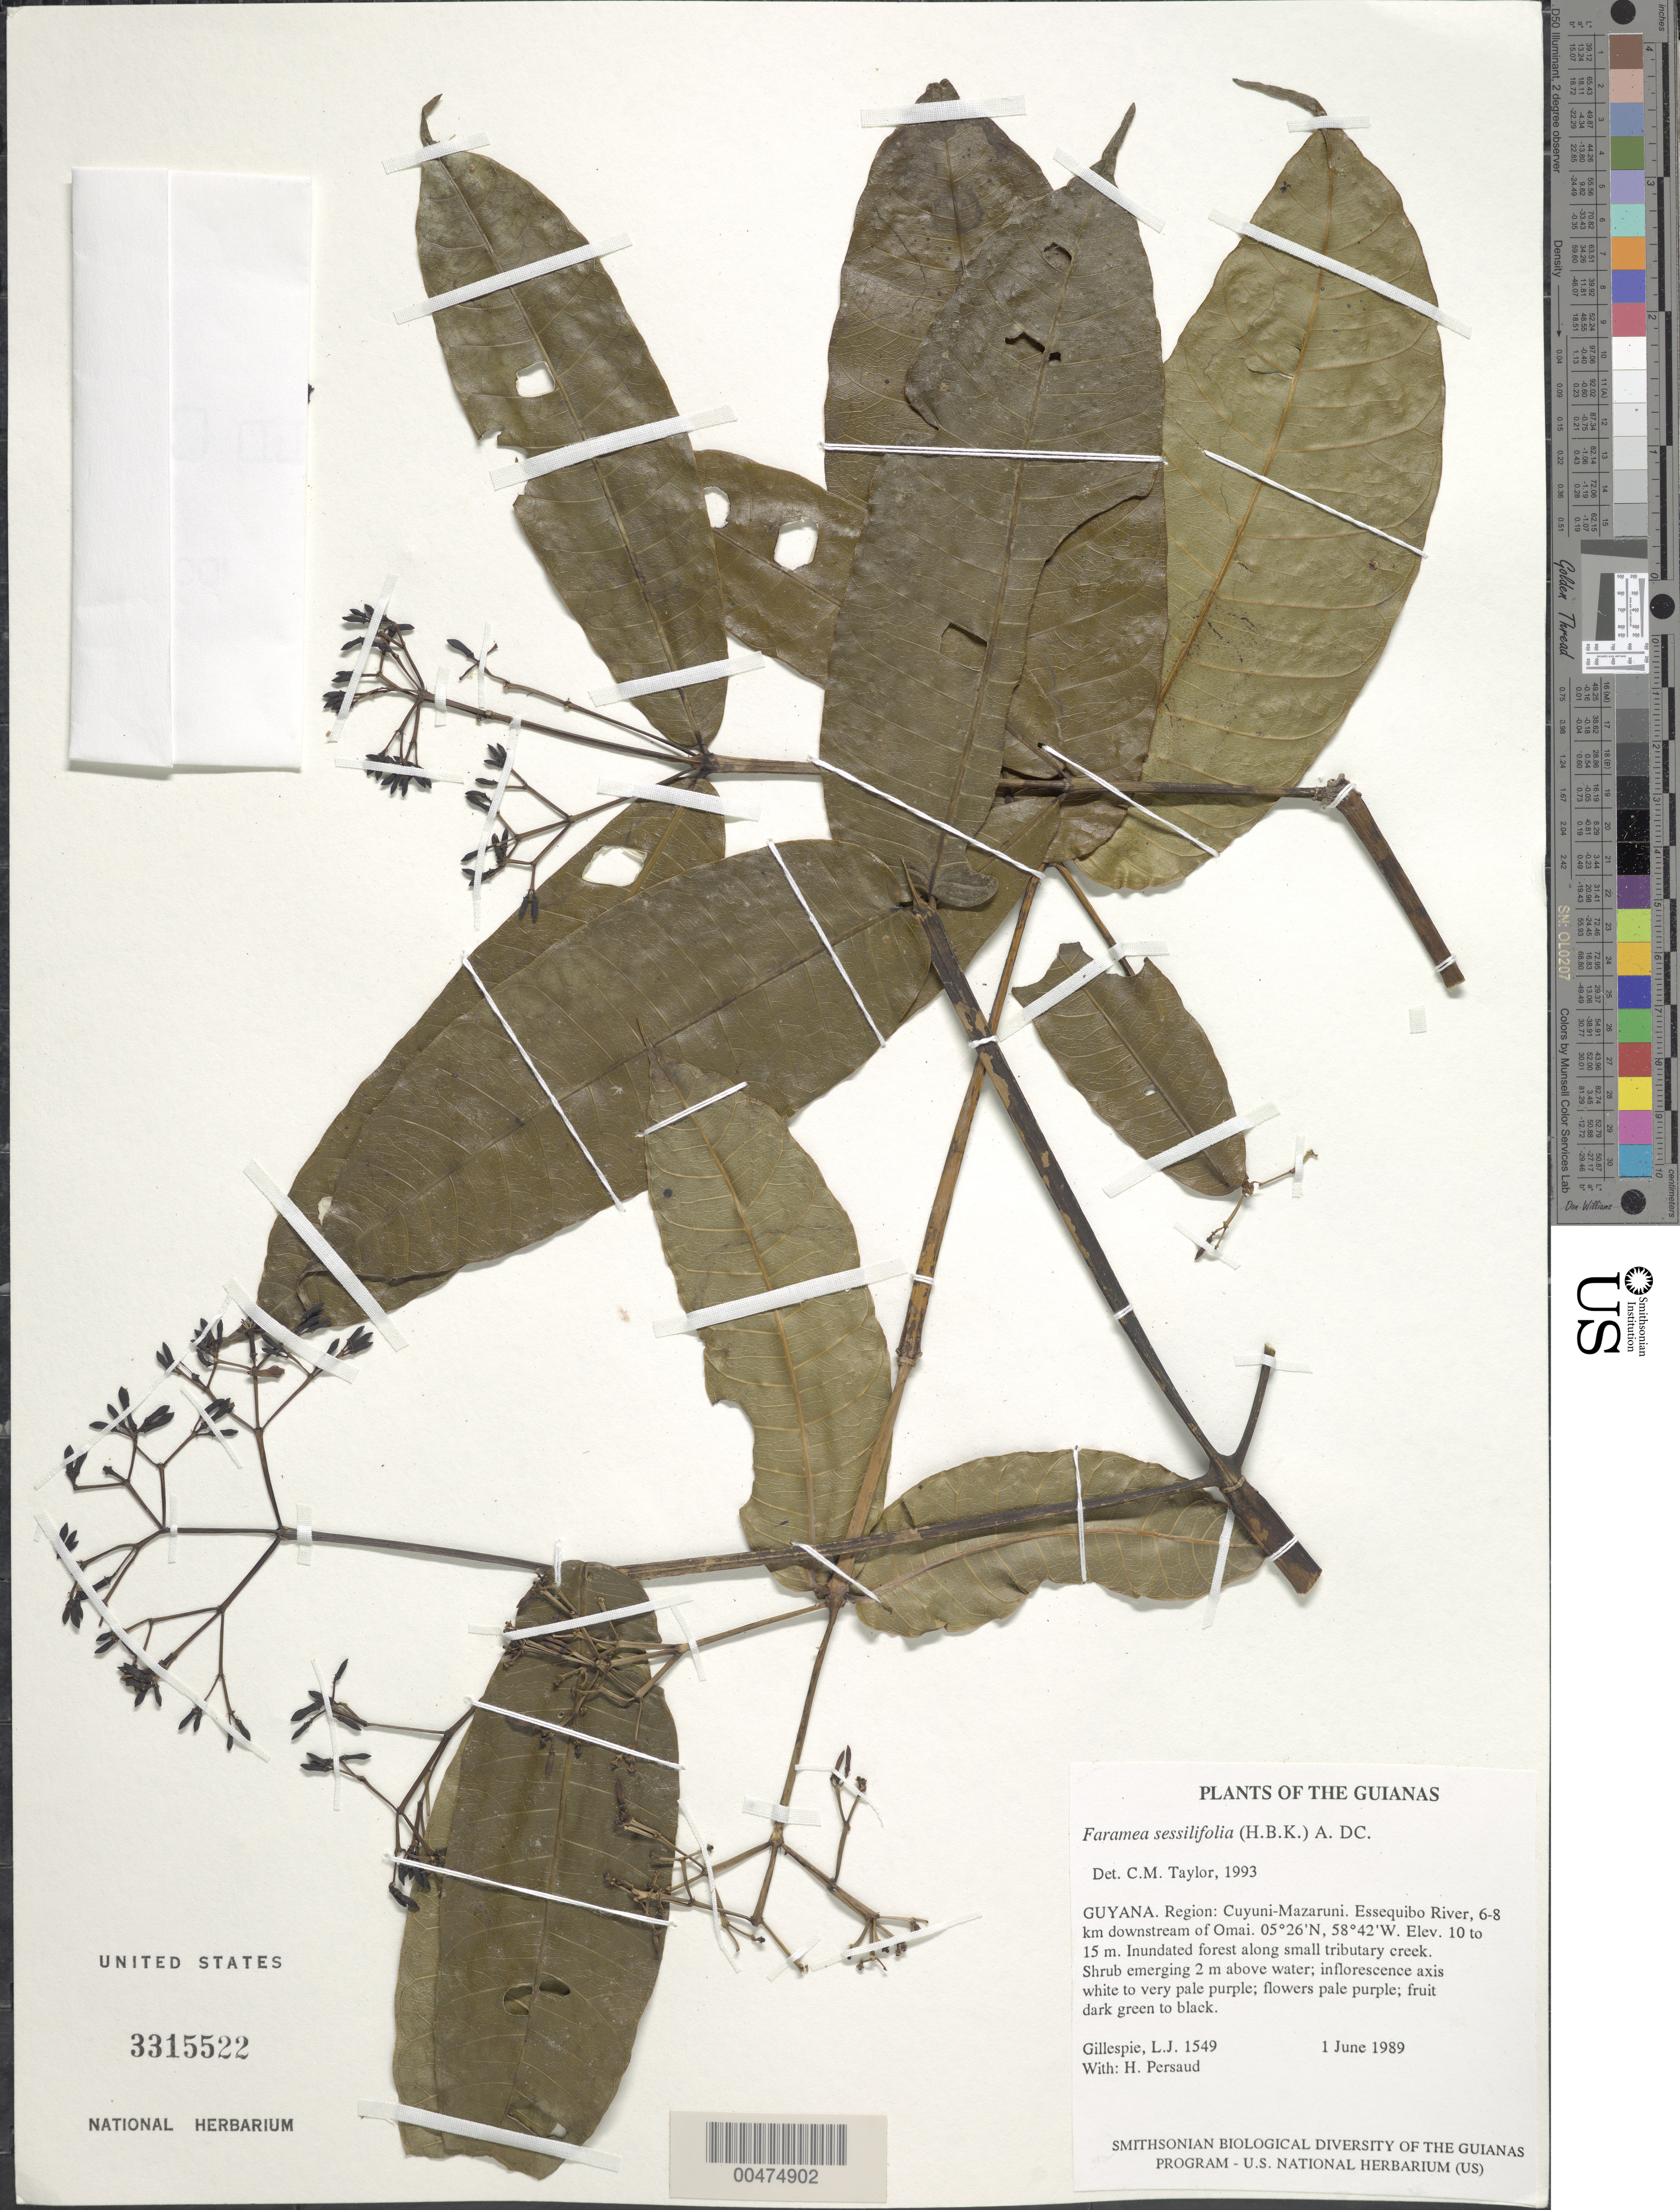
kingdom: Plantae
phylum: Tracheophyta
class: Magnoliopsida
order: Gentianales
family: Rubiaceae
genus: Faramea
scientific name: Faramea sessilifolia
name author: (Kunth) DC.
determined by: Taylor, Charlotte M.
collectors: L. J. Gillespie & H. Persaud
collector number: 1549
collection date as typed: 1 June 1989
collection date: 1989-06-01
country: Guyana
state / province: Cuyuni-Mazaruni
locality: Essequibo River, 6-8 km downstream of Omai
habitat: Inundated forest along small tributary creek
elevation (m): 10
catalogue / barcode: US 3315522